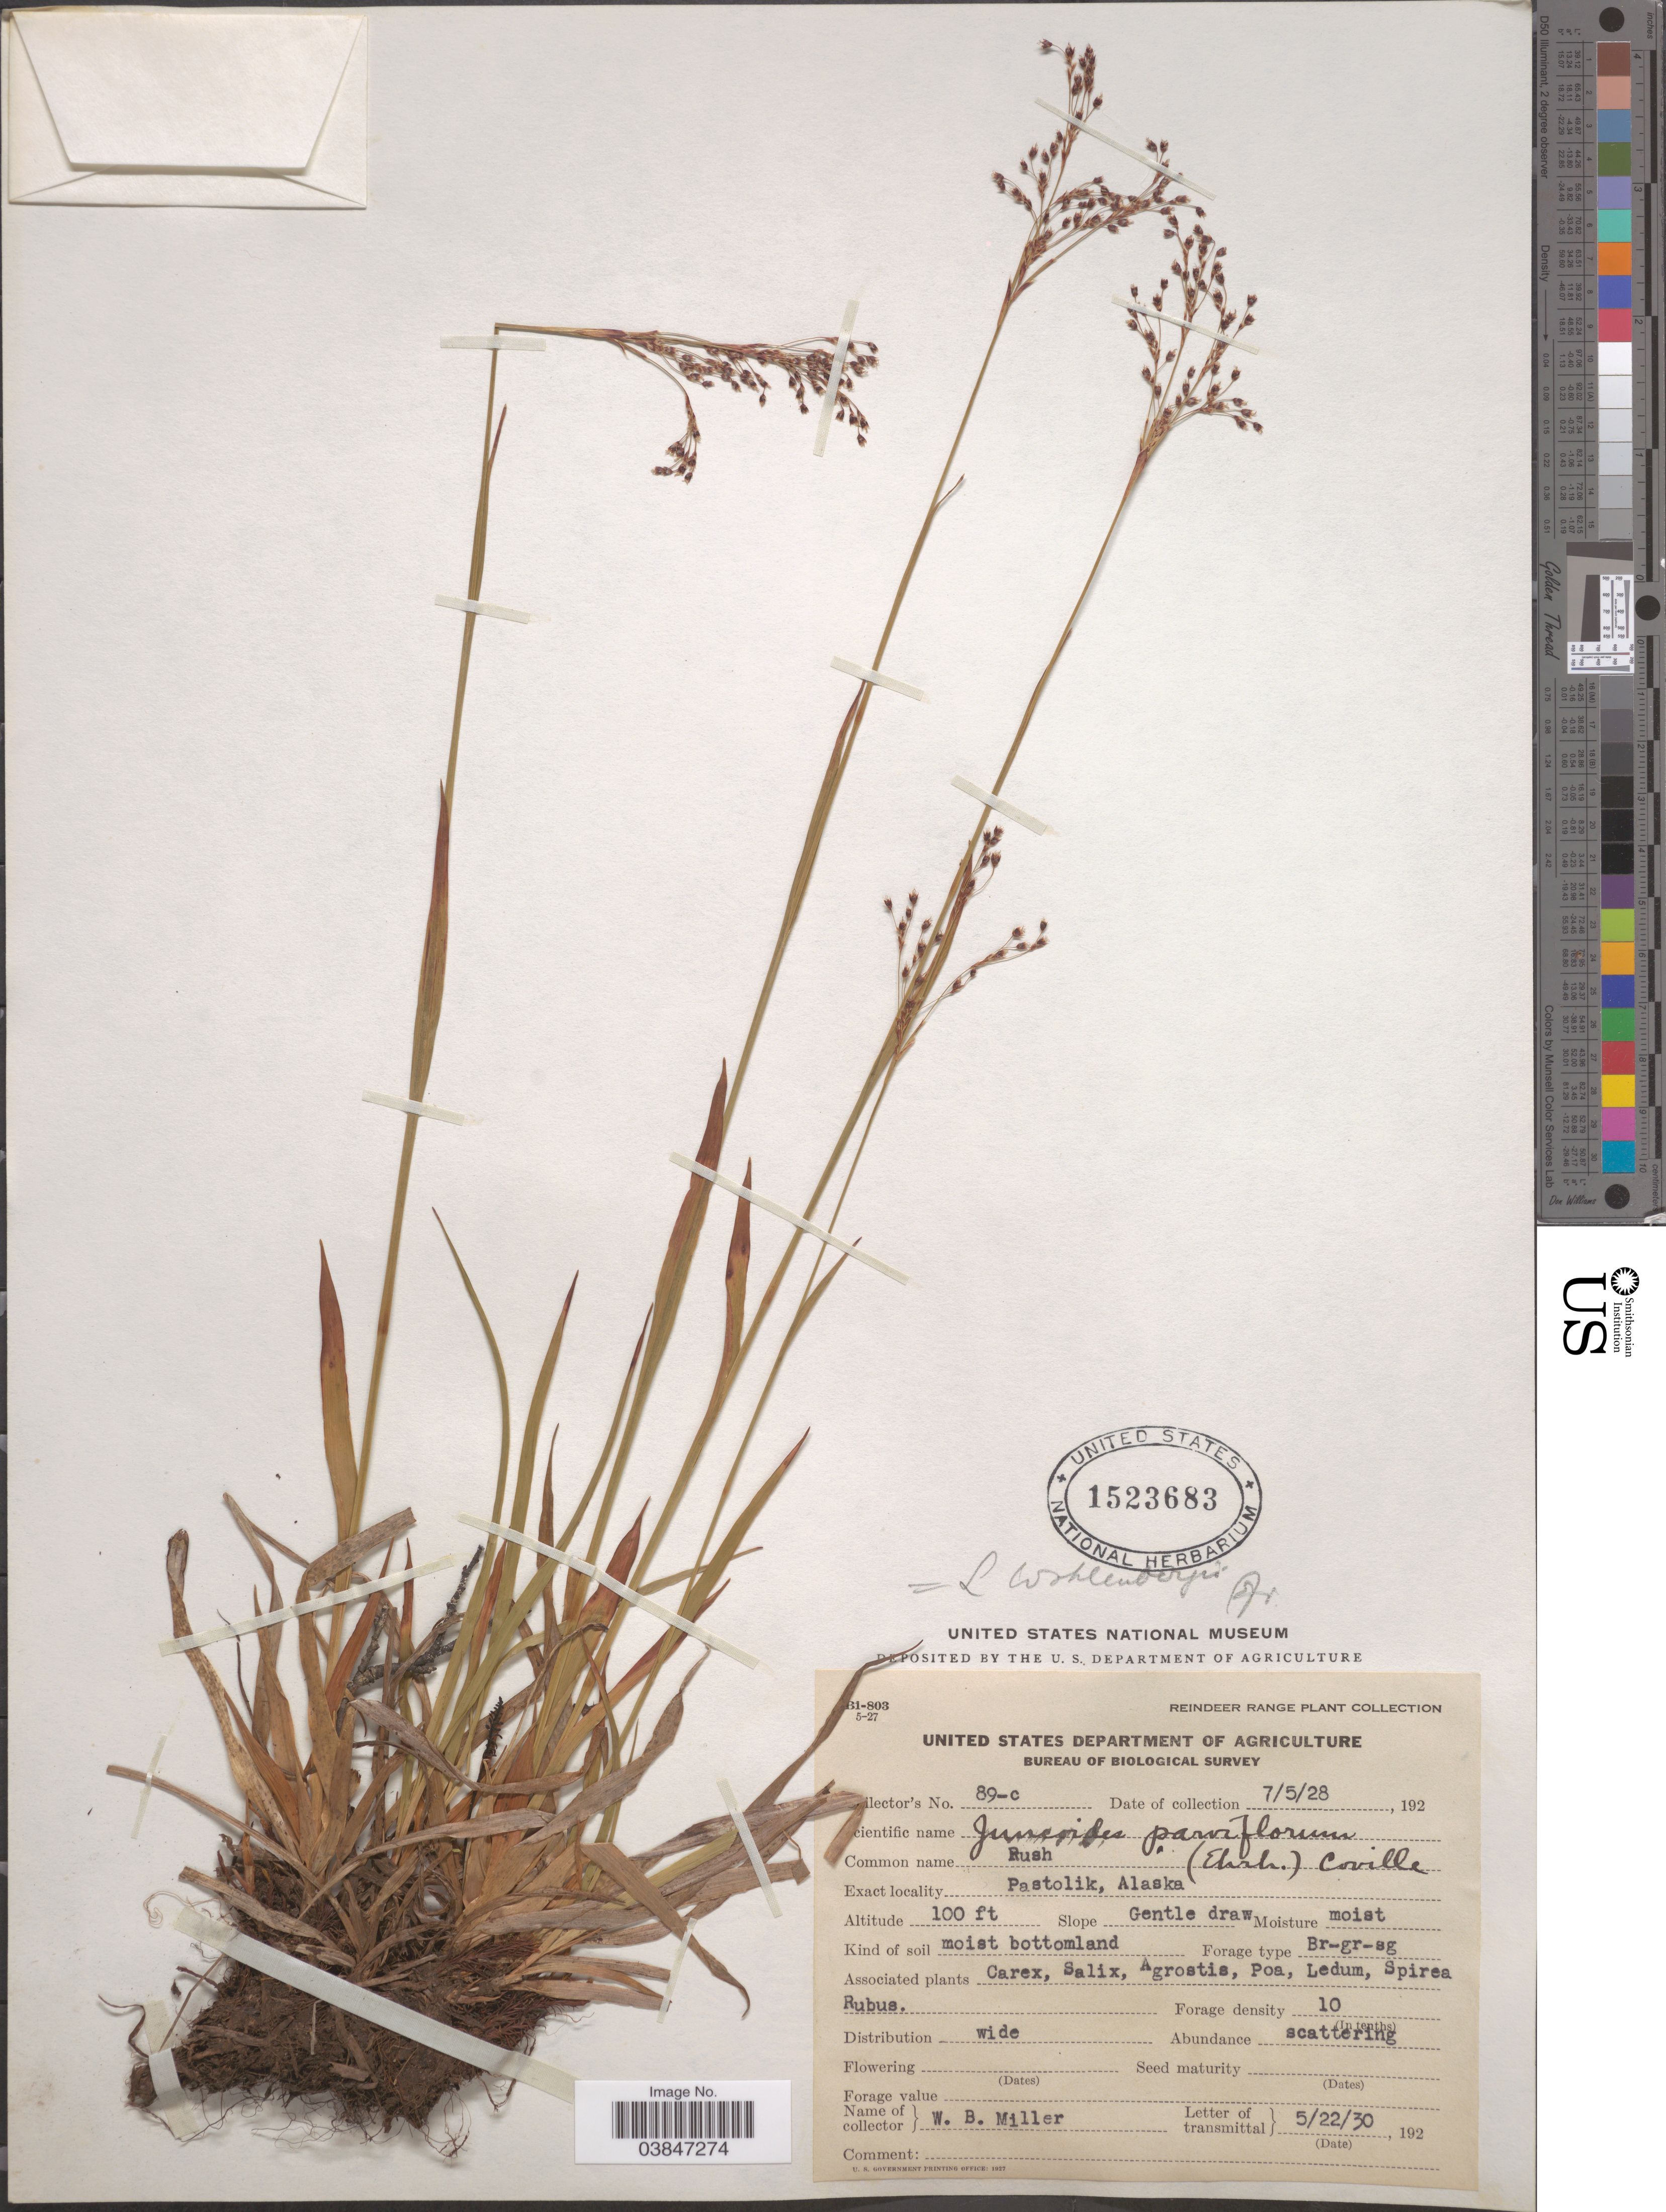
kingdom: Plantae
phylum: Tracheophyta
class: Liliopsida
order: Poales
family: Juncaceae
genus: Luzula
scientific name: Luzula wahlenbergii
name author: Rupr.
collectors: W. Miller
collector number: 89-c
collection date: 1928-07-05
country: United States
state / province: Alaska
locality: Pastolik.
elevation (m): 30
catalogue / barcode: US 1523683